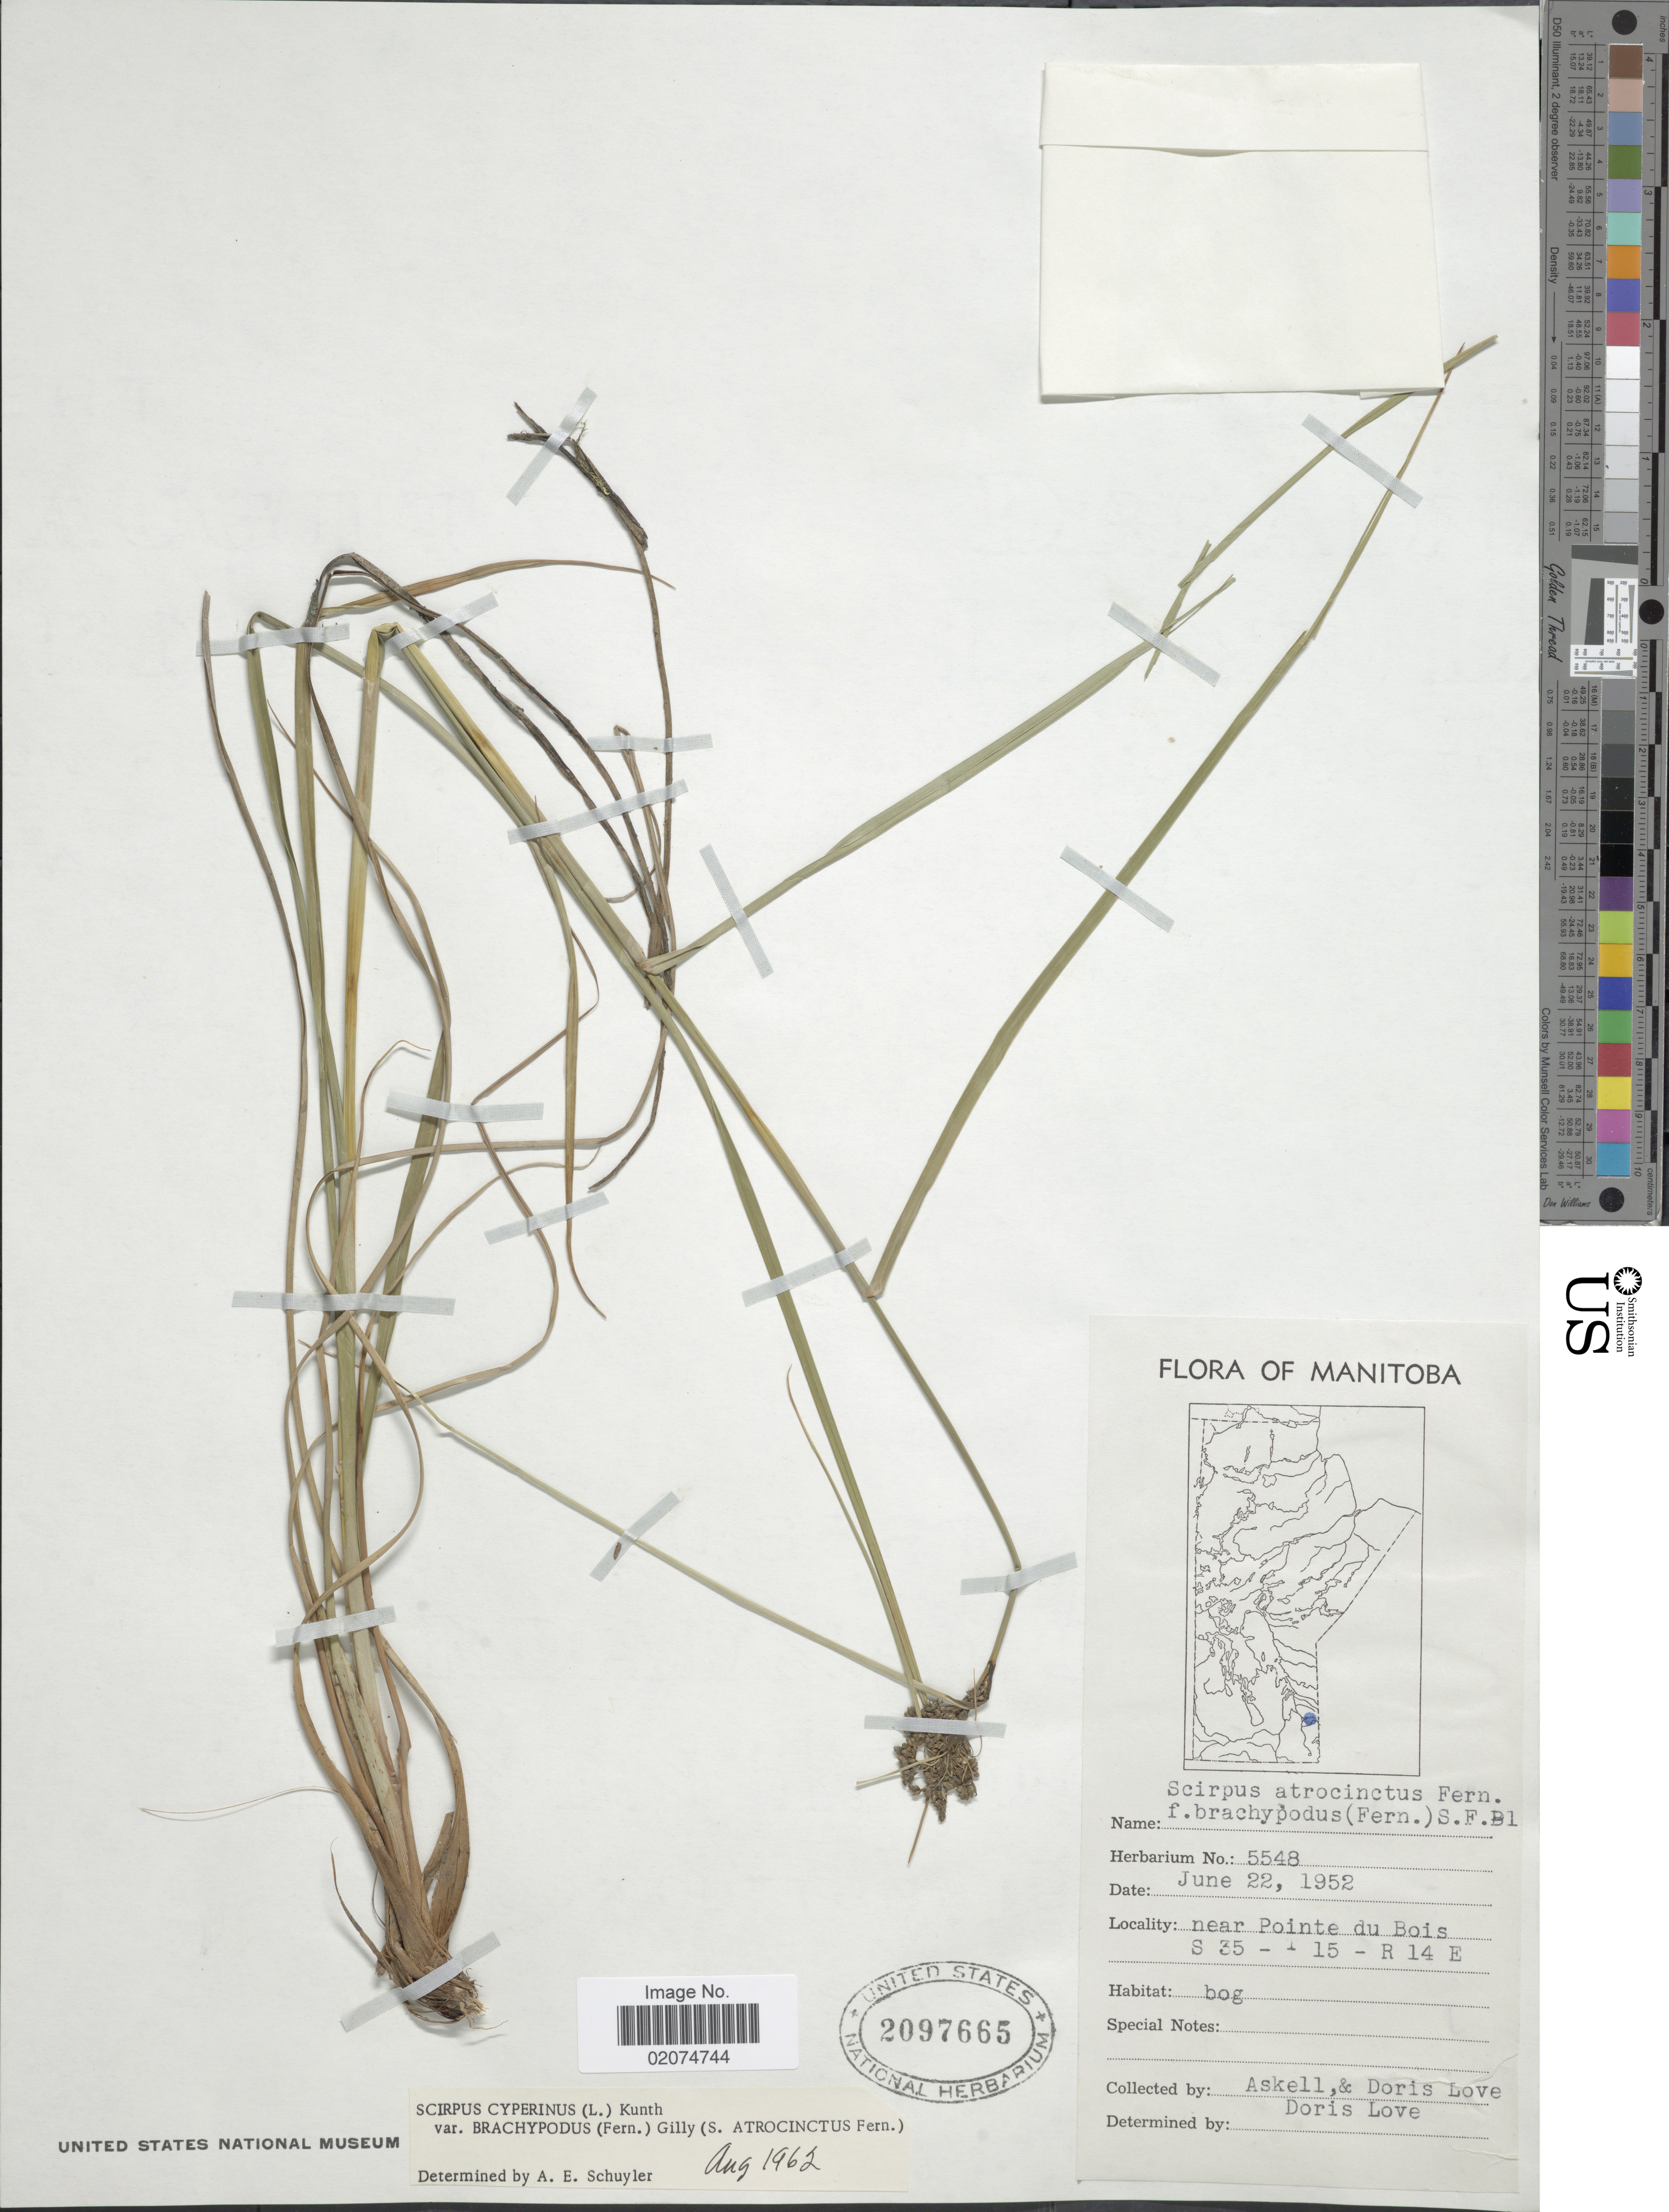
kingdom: Plantae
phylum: Tracheophyta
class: Liliopsida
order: Poales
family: Cyperaceae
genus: Scirpus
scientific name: Scirpus atrocinctus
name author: Fernald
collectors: -. Askell & D. Löve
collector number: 5548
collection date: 1952-06-22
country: Canada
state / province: Manitoba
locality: Near Pointe du bois, S35, T15, R14E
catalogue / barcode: US 2097665